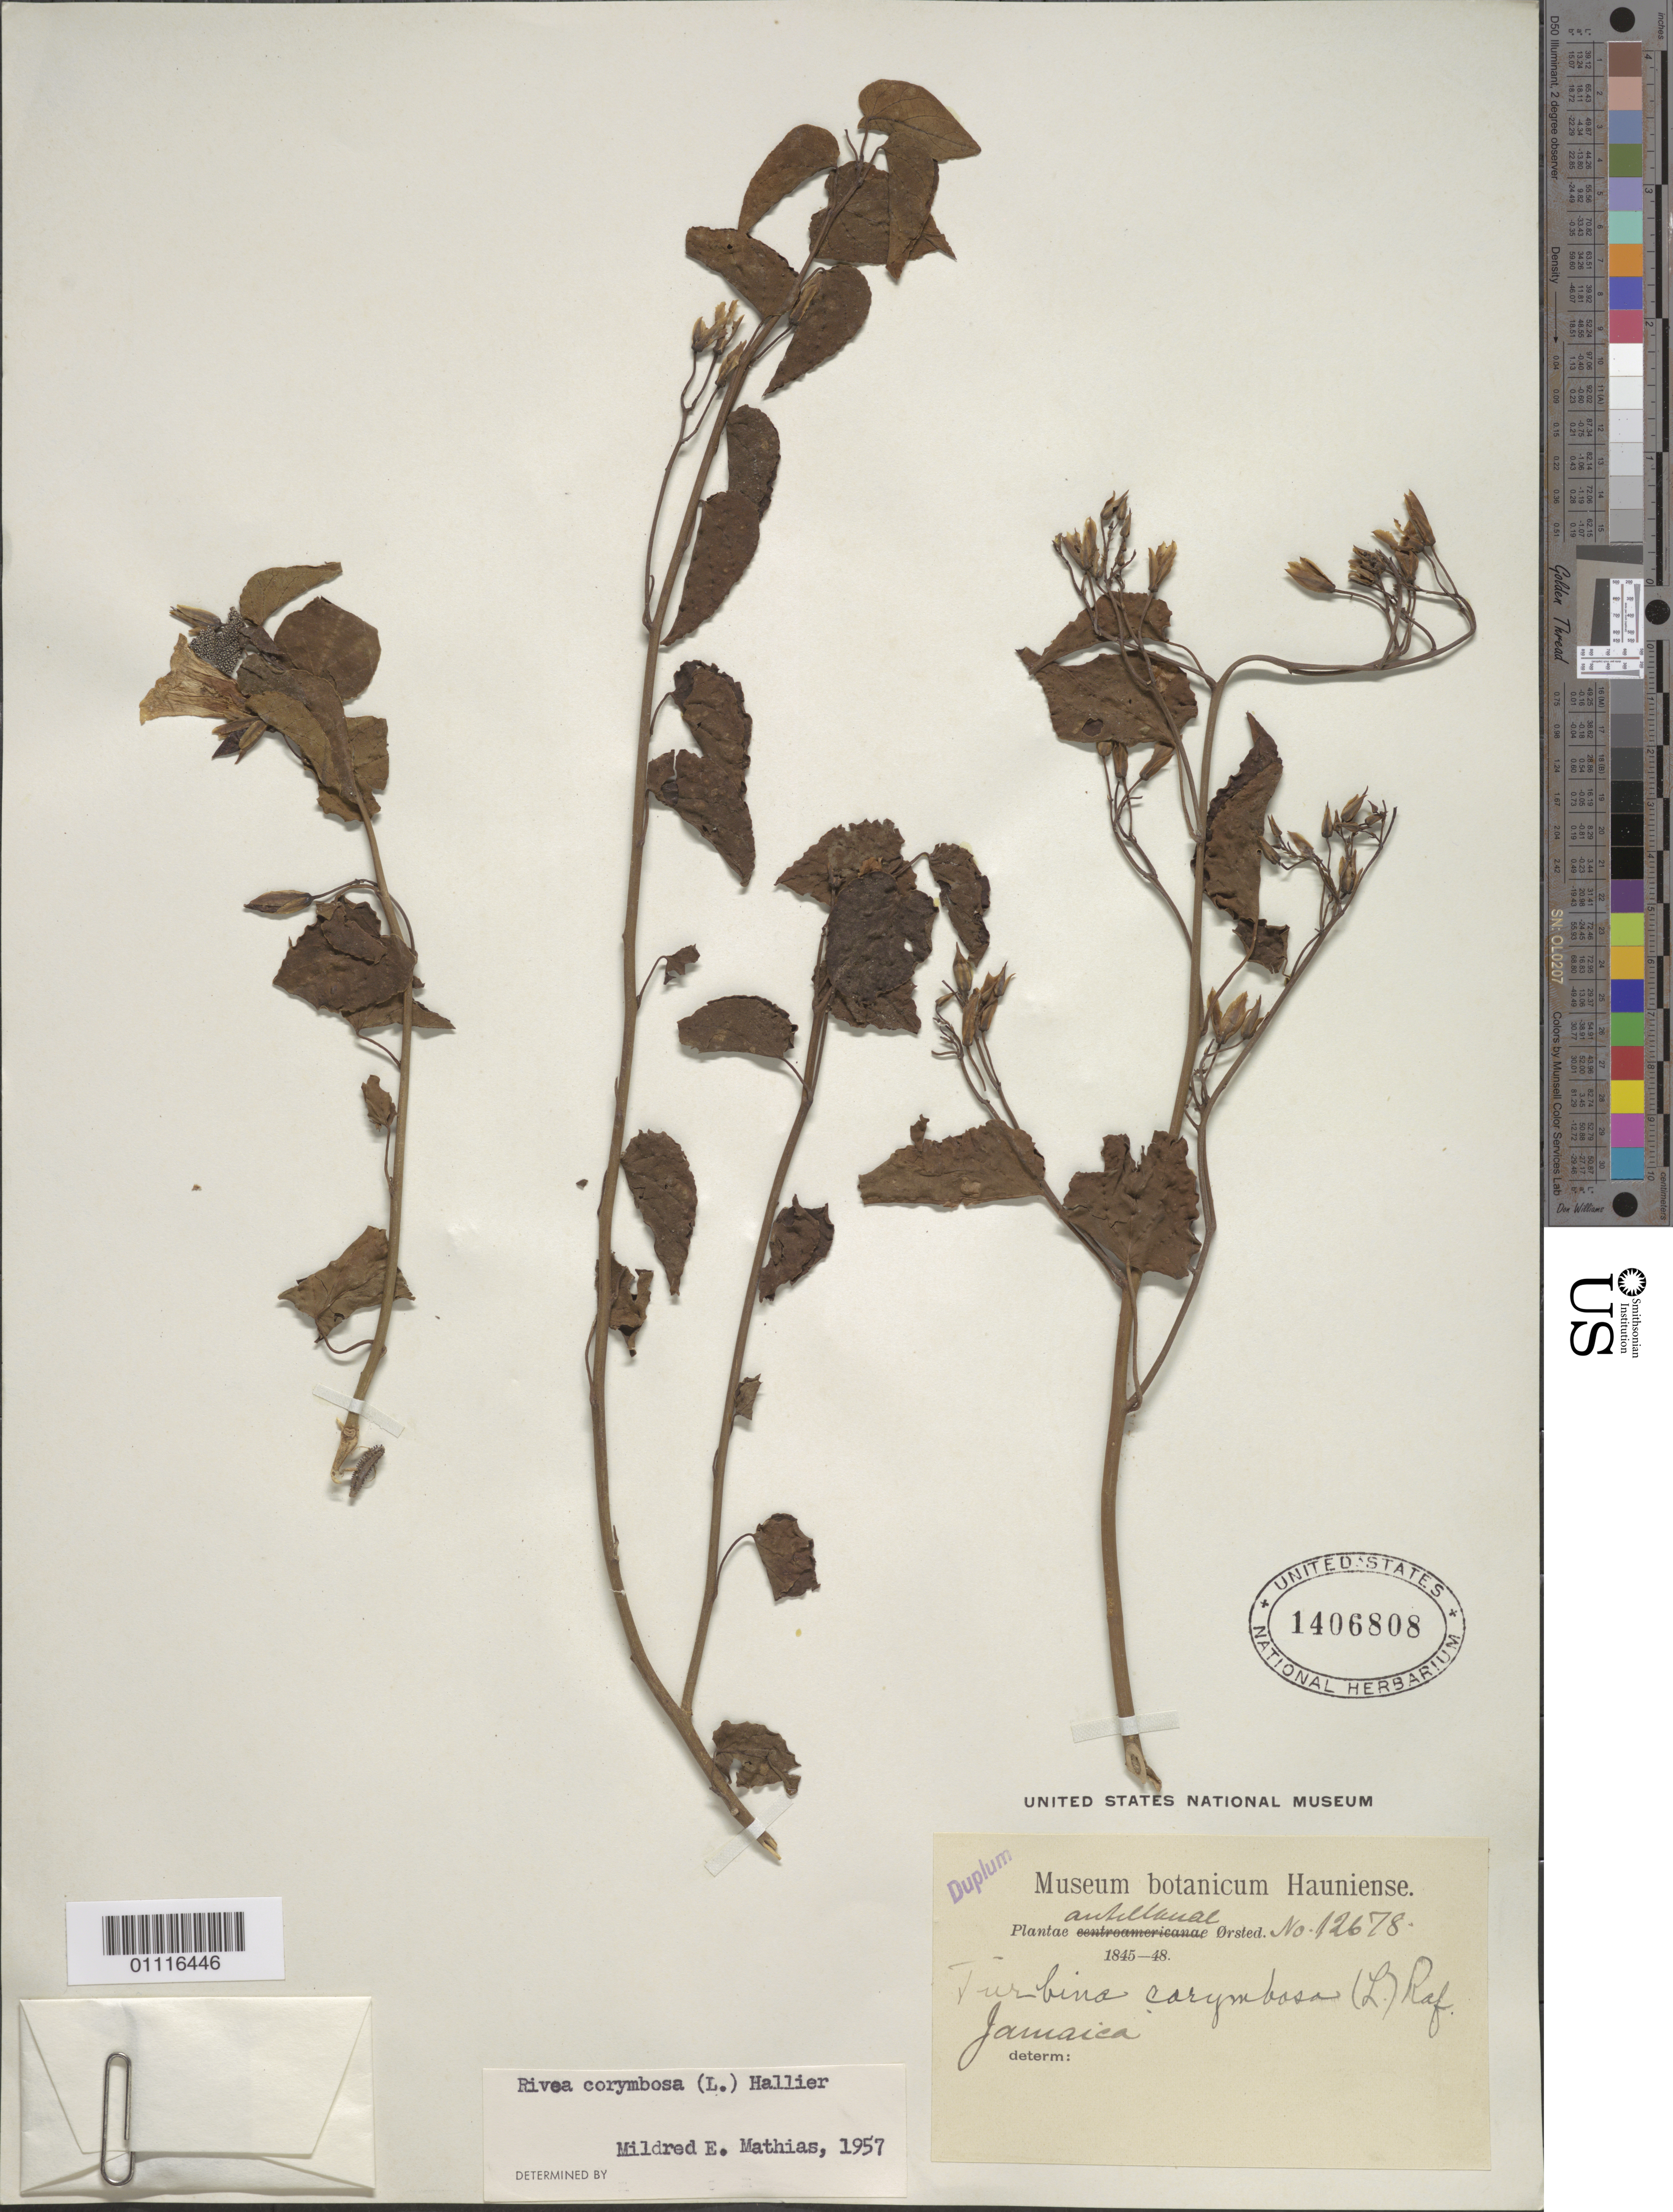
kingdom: Plantae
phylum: Tracheophyta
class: Magnoliopsida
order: Solanales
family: Convolvulaceae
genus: Turbina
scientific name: Turbina corymbosa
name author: (L.) Raf.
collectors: A. S. Oersted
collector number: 12678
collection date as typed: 1845 to 1848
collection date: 1845/1848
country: Jamaica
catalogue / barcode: US 1406808